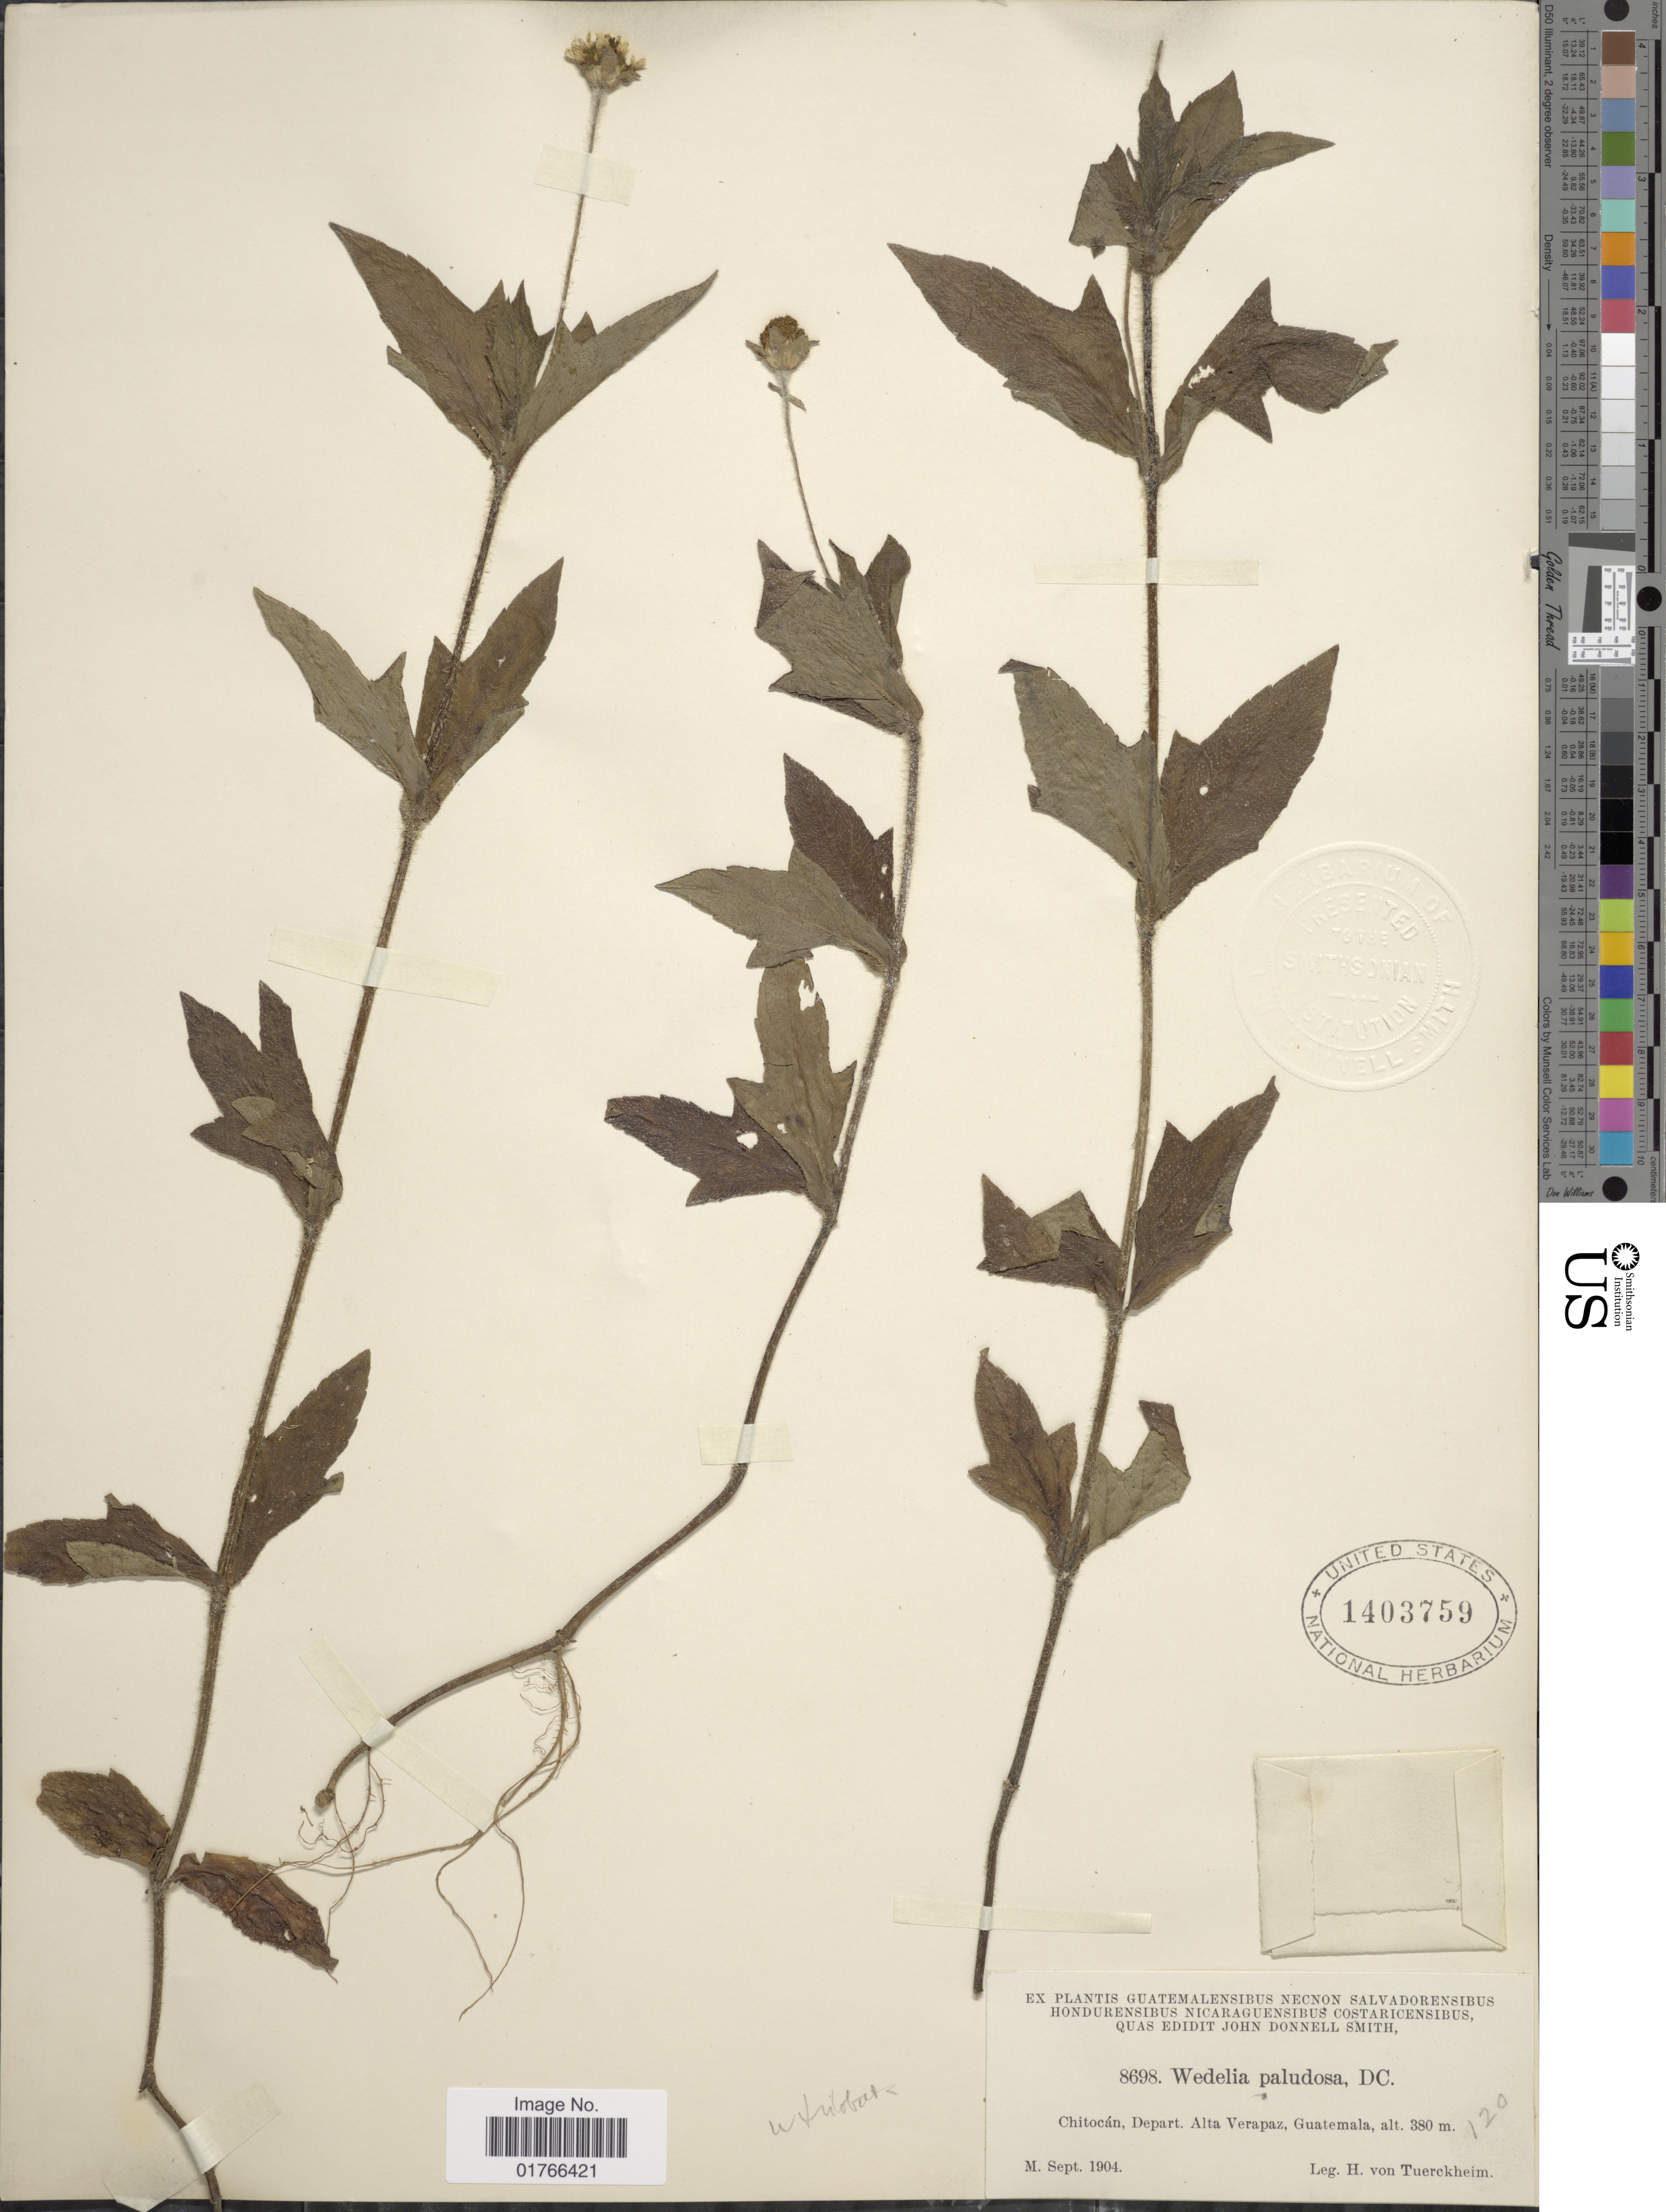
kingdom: Plantae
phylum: Tracheophyta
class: Magnoliopsida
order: Asterales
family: Asteraceae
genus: Sphagneticola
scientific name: Sphagneticola trilobata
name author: (L.) Pruski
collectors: H. von Türckheim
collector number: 8698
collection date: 1904-09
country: Guatemala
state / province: Alta Verapaz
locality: Chitocan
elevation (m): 380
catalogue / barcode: US 1403759